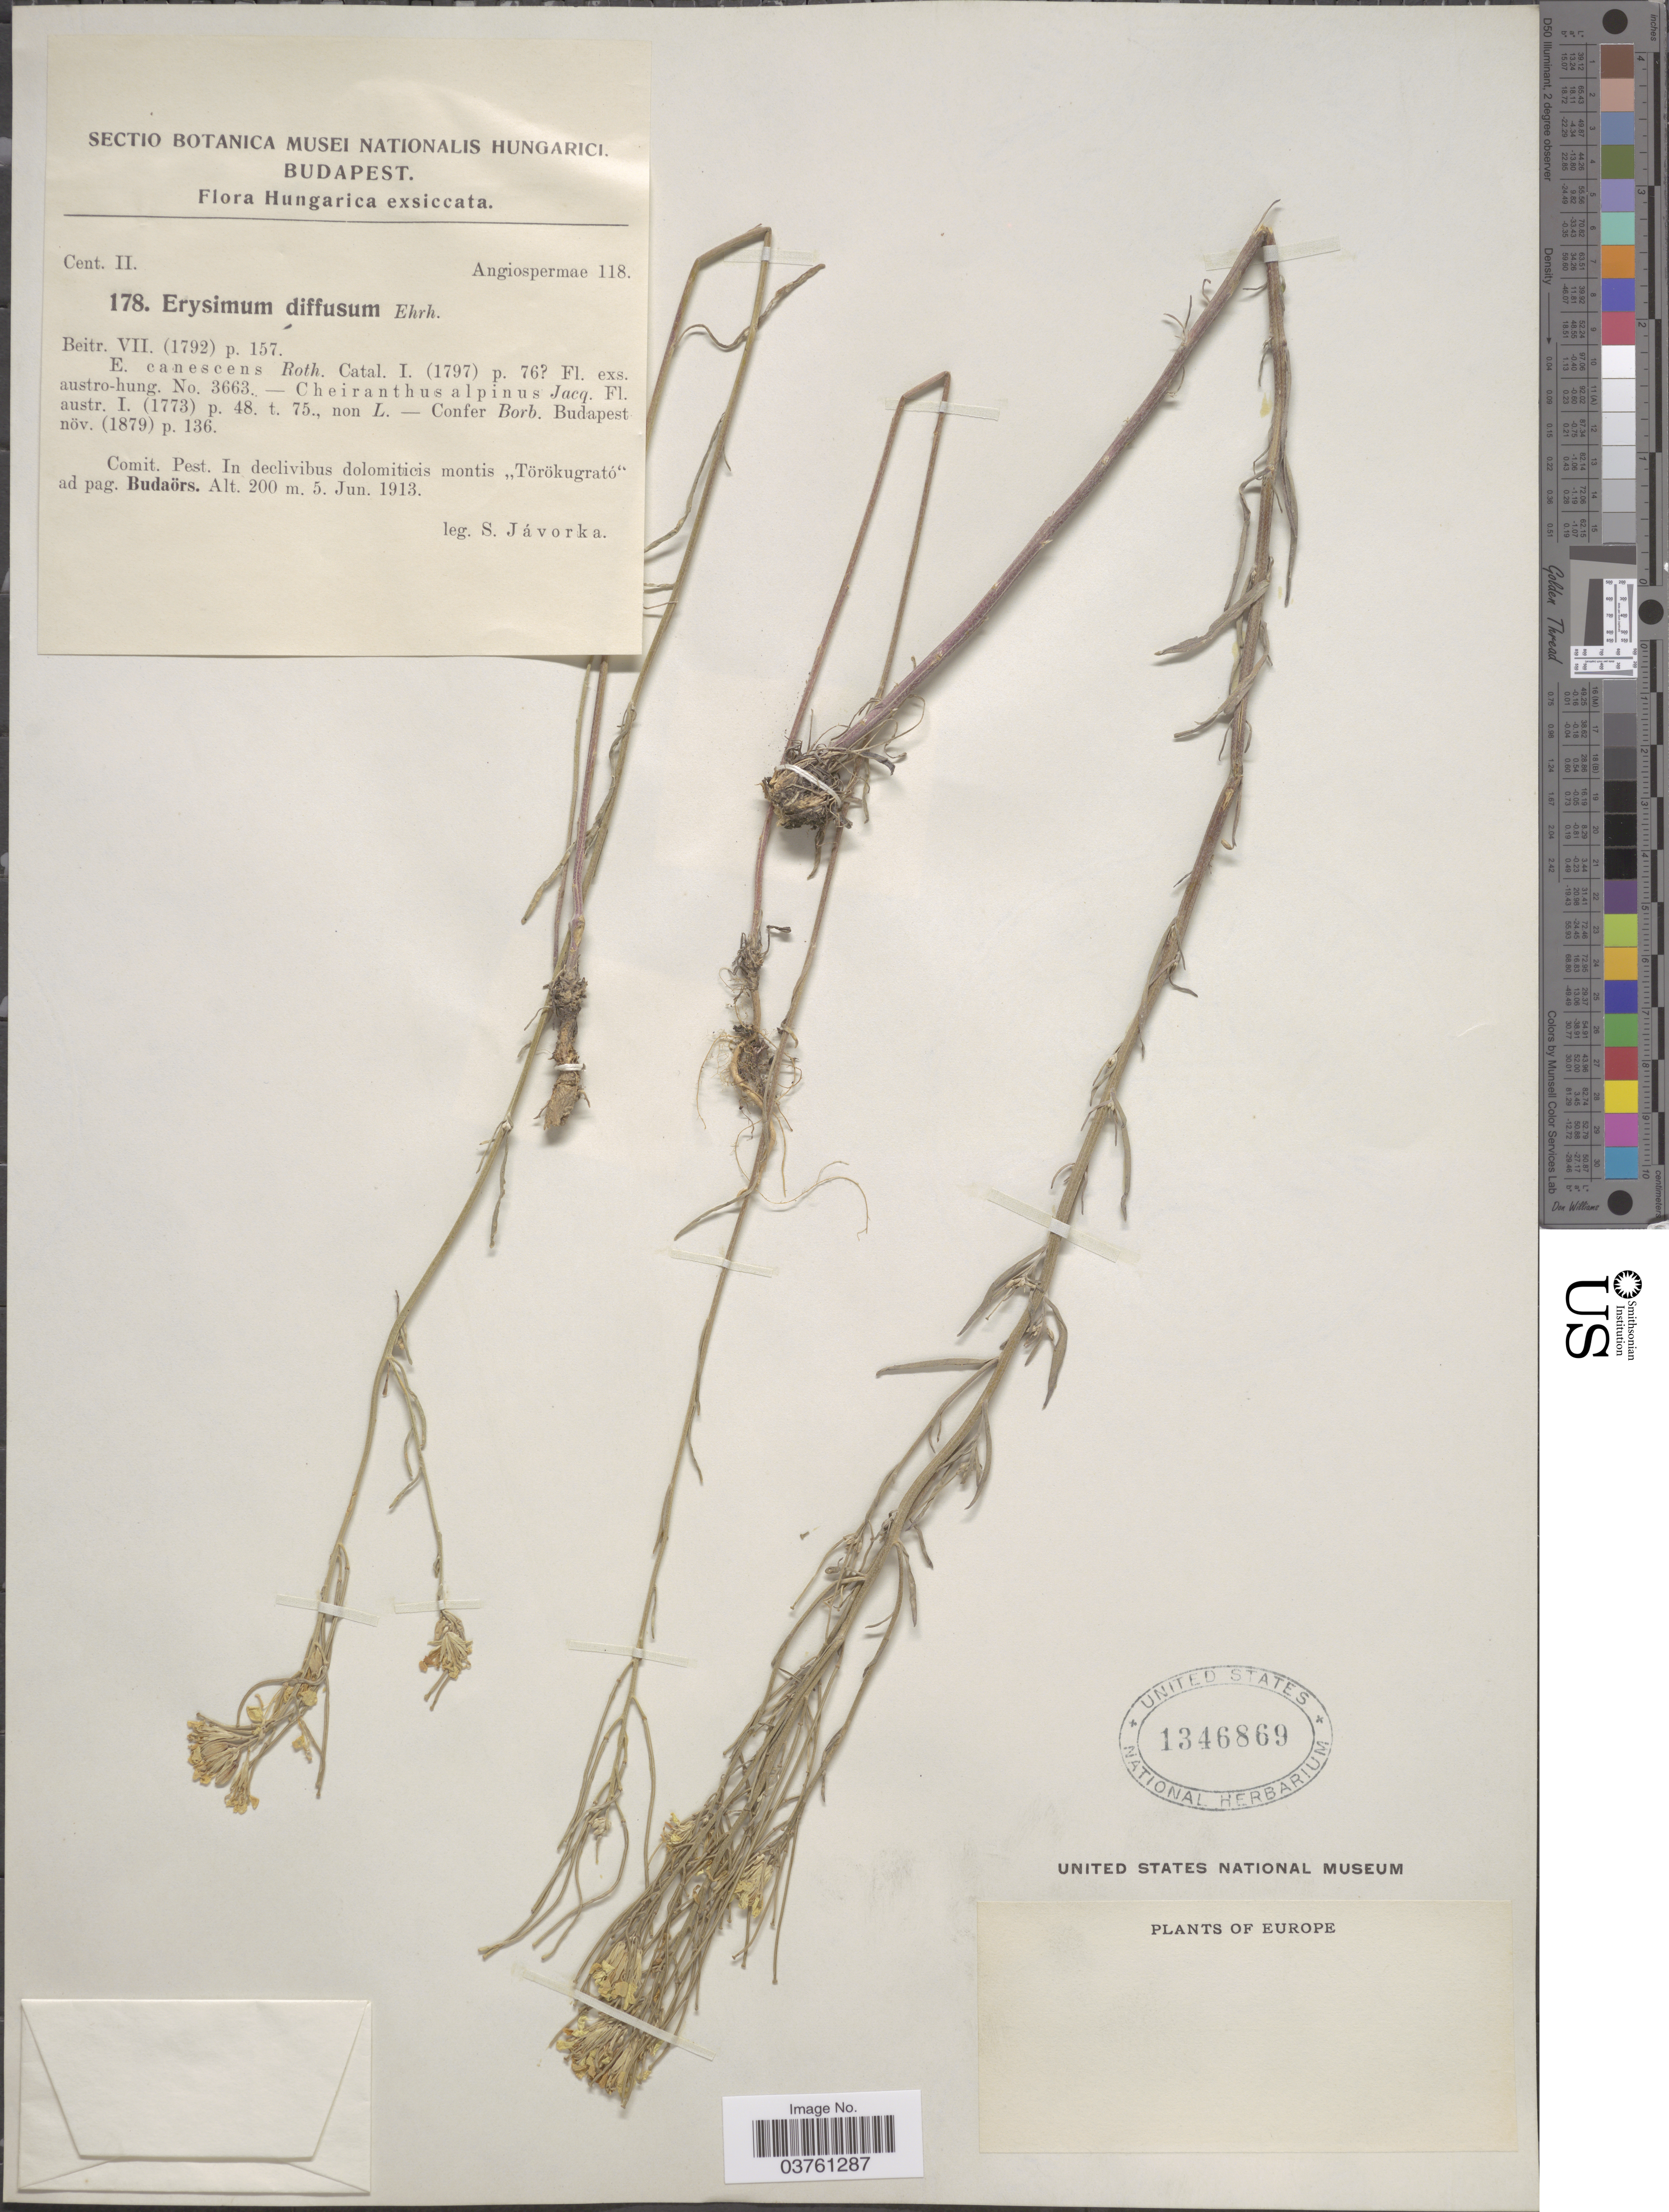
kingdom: Plantae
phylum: Tracheophyta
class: Magnoliopsida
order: Brassicales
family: Brassicaceae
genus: Erysimum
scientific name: Erysimum diffusum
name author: Ehrh.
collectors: S. Javorka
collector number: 178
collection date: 1913-06-05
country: Hungary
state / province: Pest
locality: Comit. Pest. In declivibus dolomiticis montis "Törökugrató" ad pag. Budaörs.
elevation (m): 200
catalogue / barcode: US 1346869